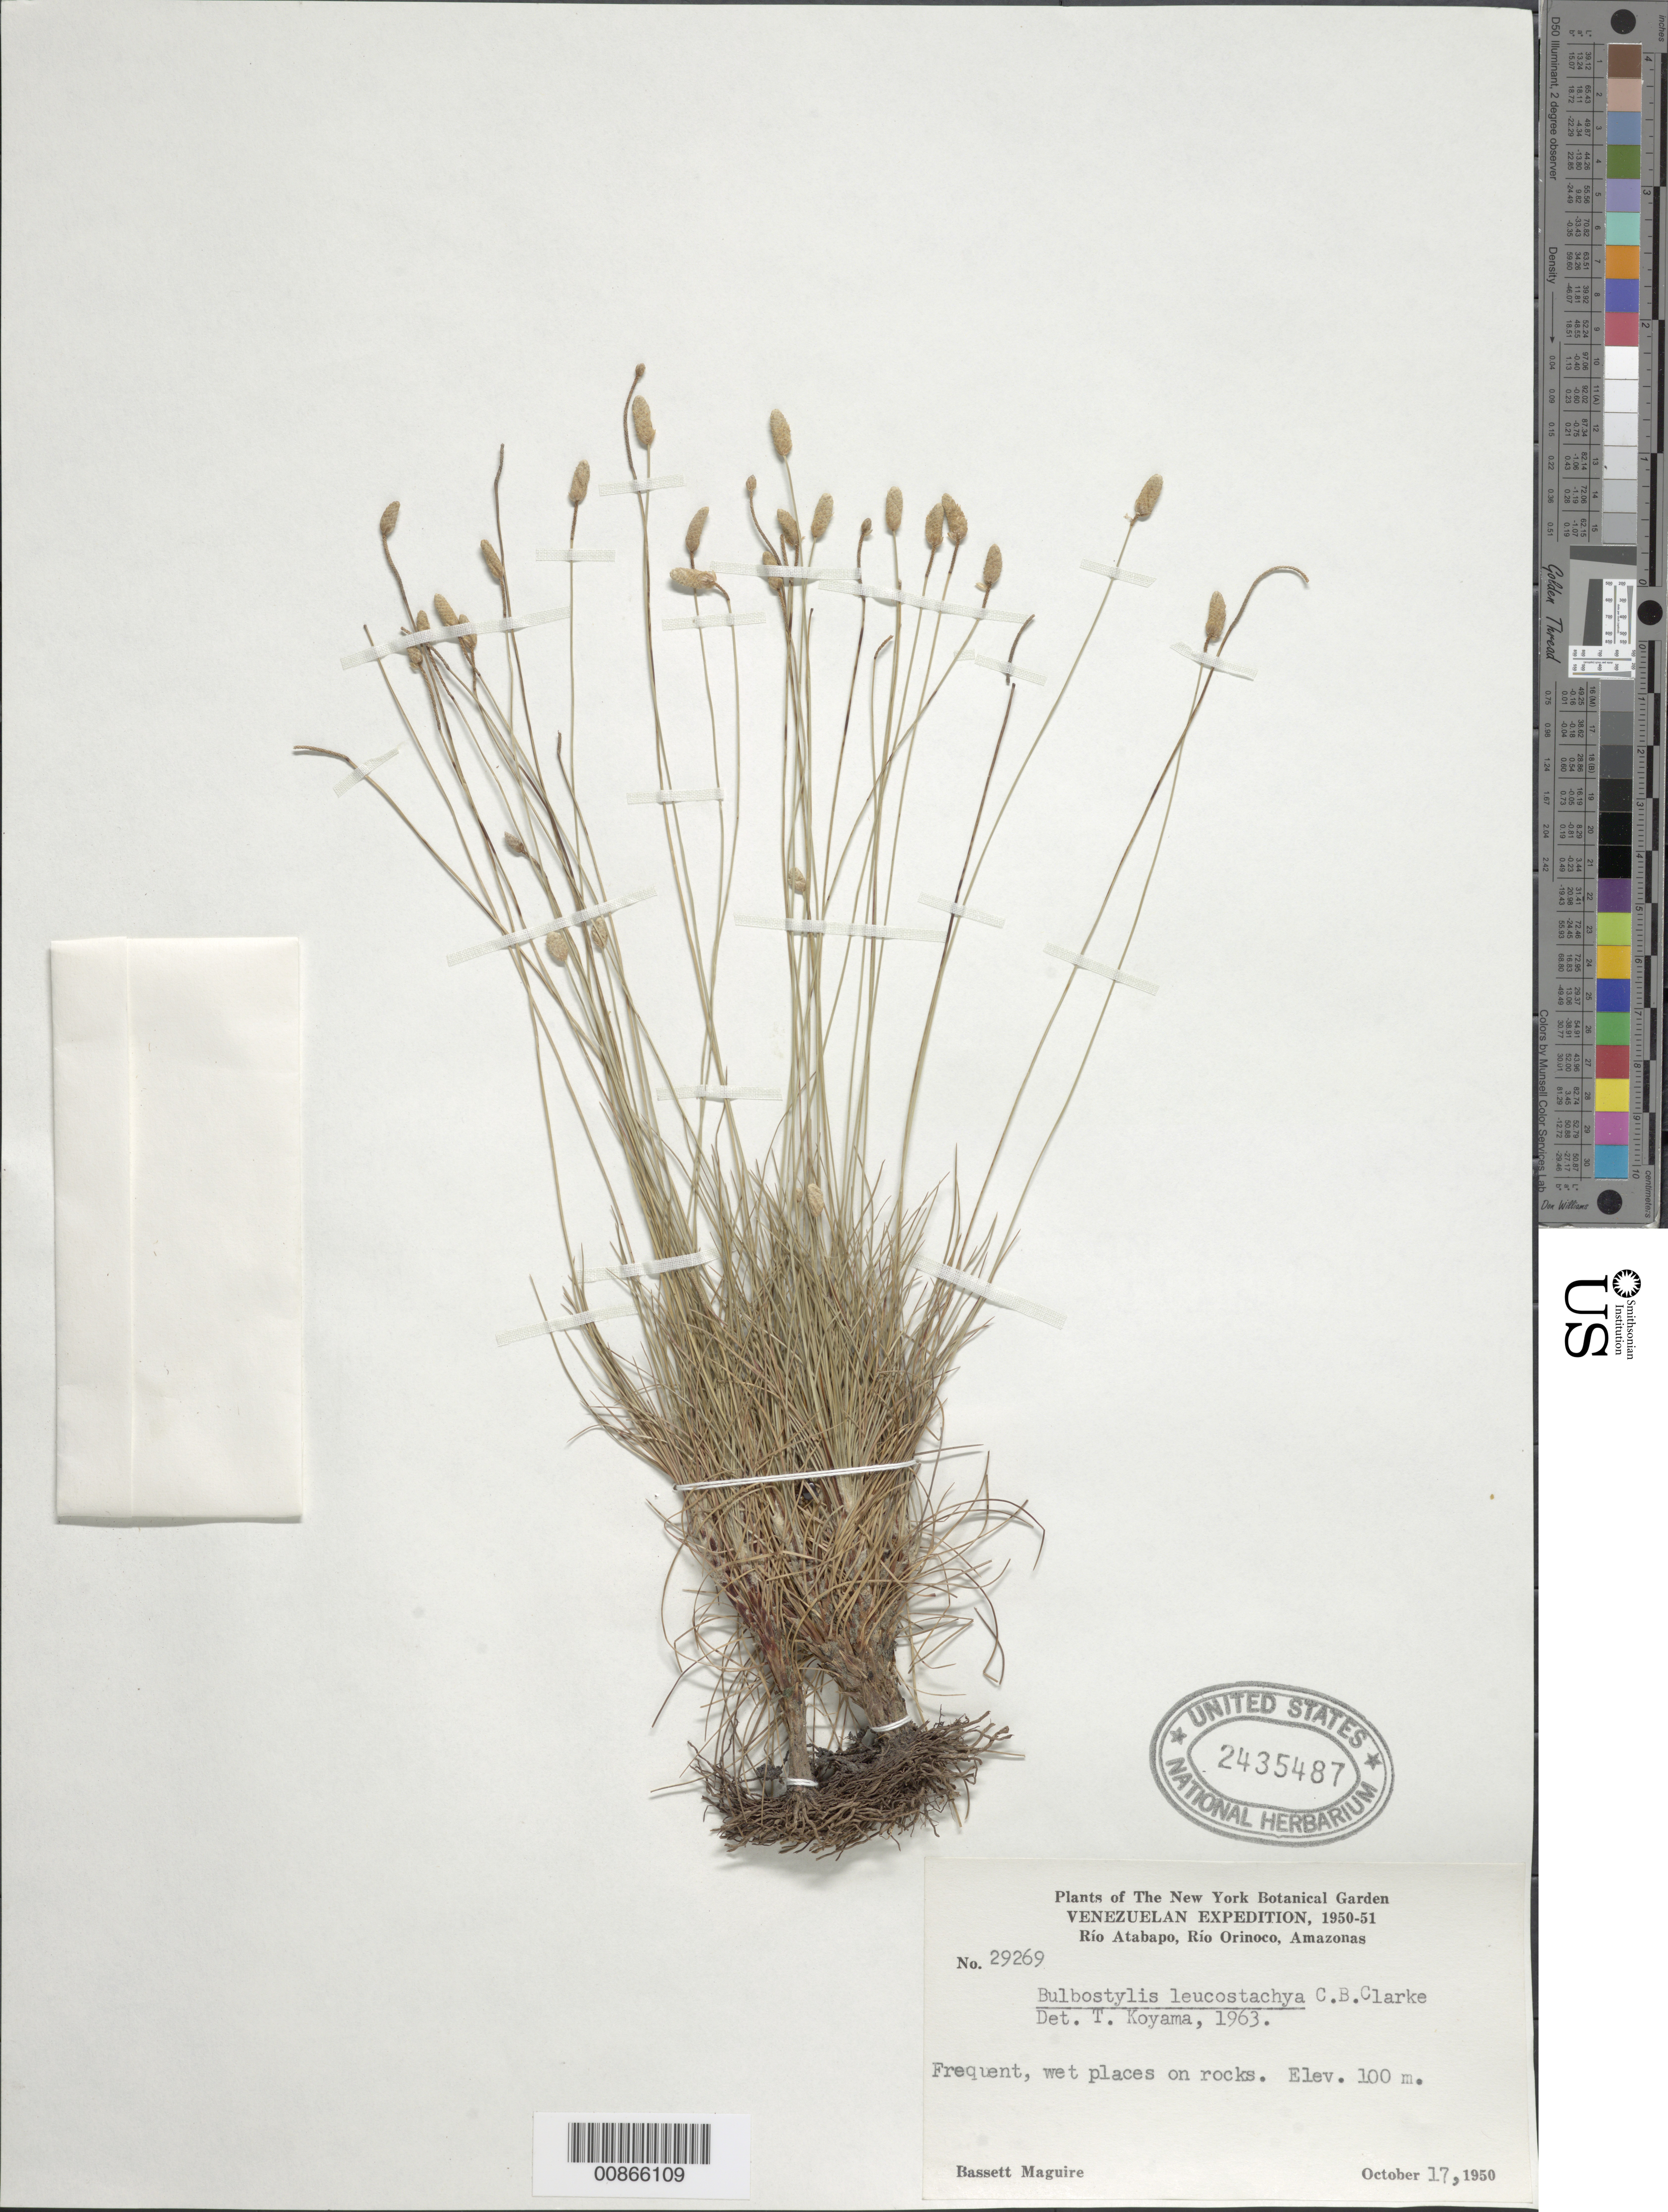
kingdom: Plantae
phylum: Tracheophyta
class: Liliopsida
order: Poales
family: Cyperaceae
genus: Bulbostylis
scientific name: Bulbostylis leucostachya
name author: (Kunth) Kunth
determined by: Koyama, Tetsuo M.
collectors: B. Maguire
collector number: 29269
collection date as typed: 17-Oct-50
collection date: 1950-10-17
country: Venezuela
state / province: Amazonas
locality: Río Atabapo, Río Orinoco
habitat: Wet places on rocks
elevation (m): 100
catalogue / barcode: US 2435487